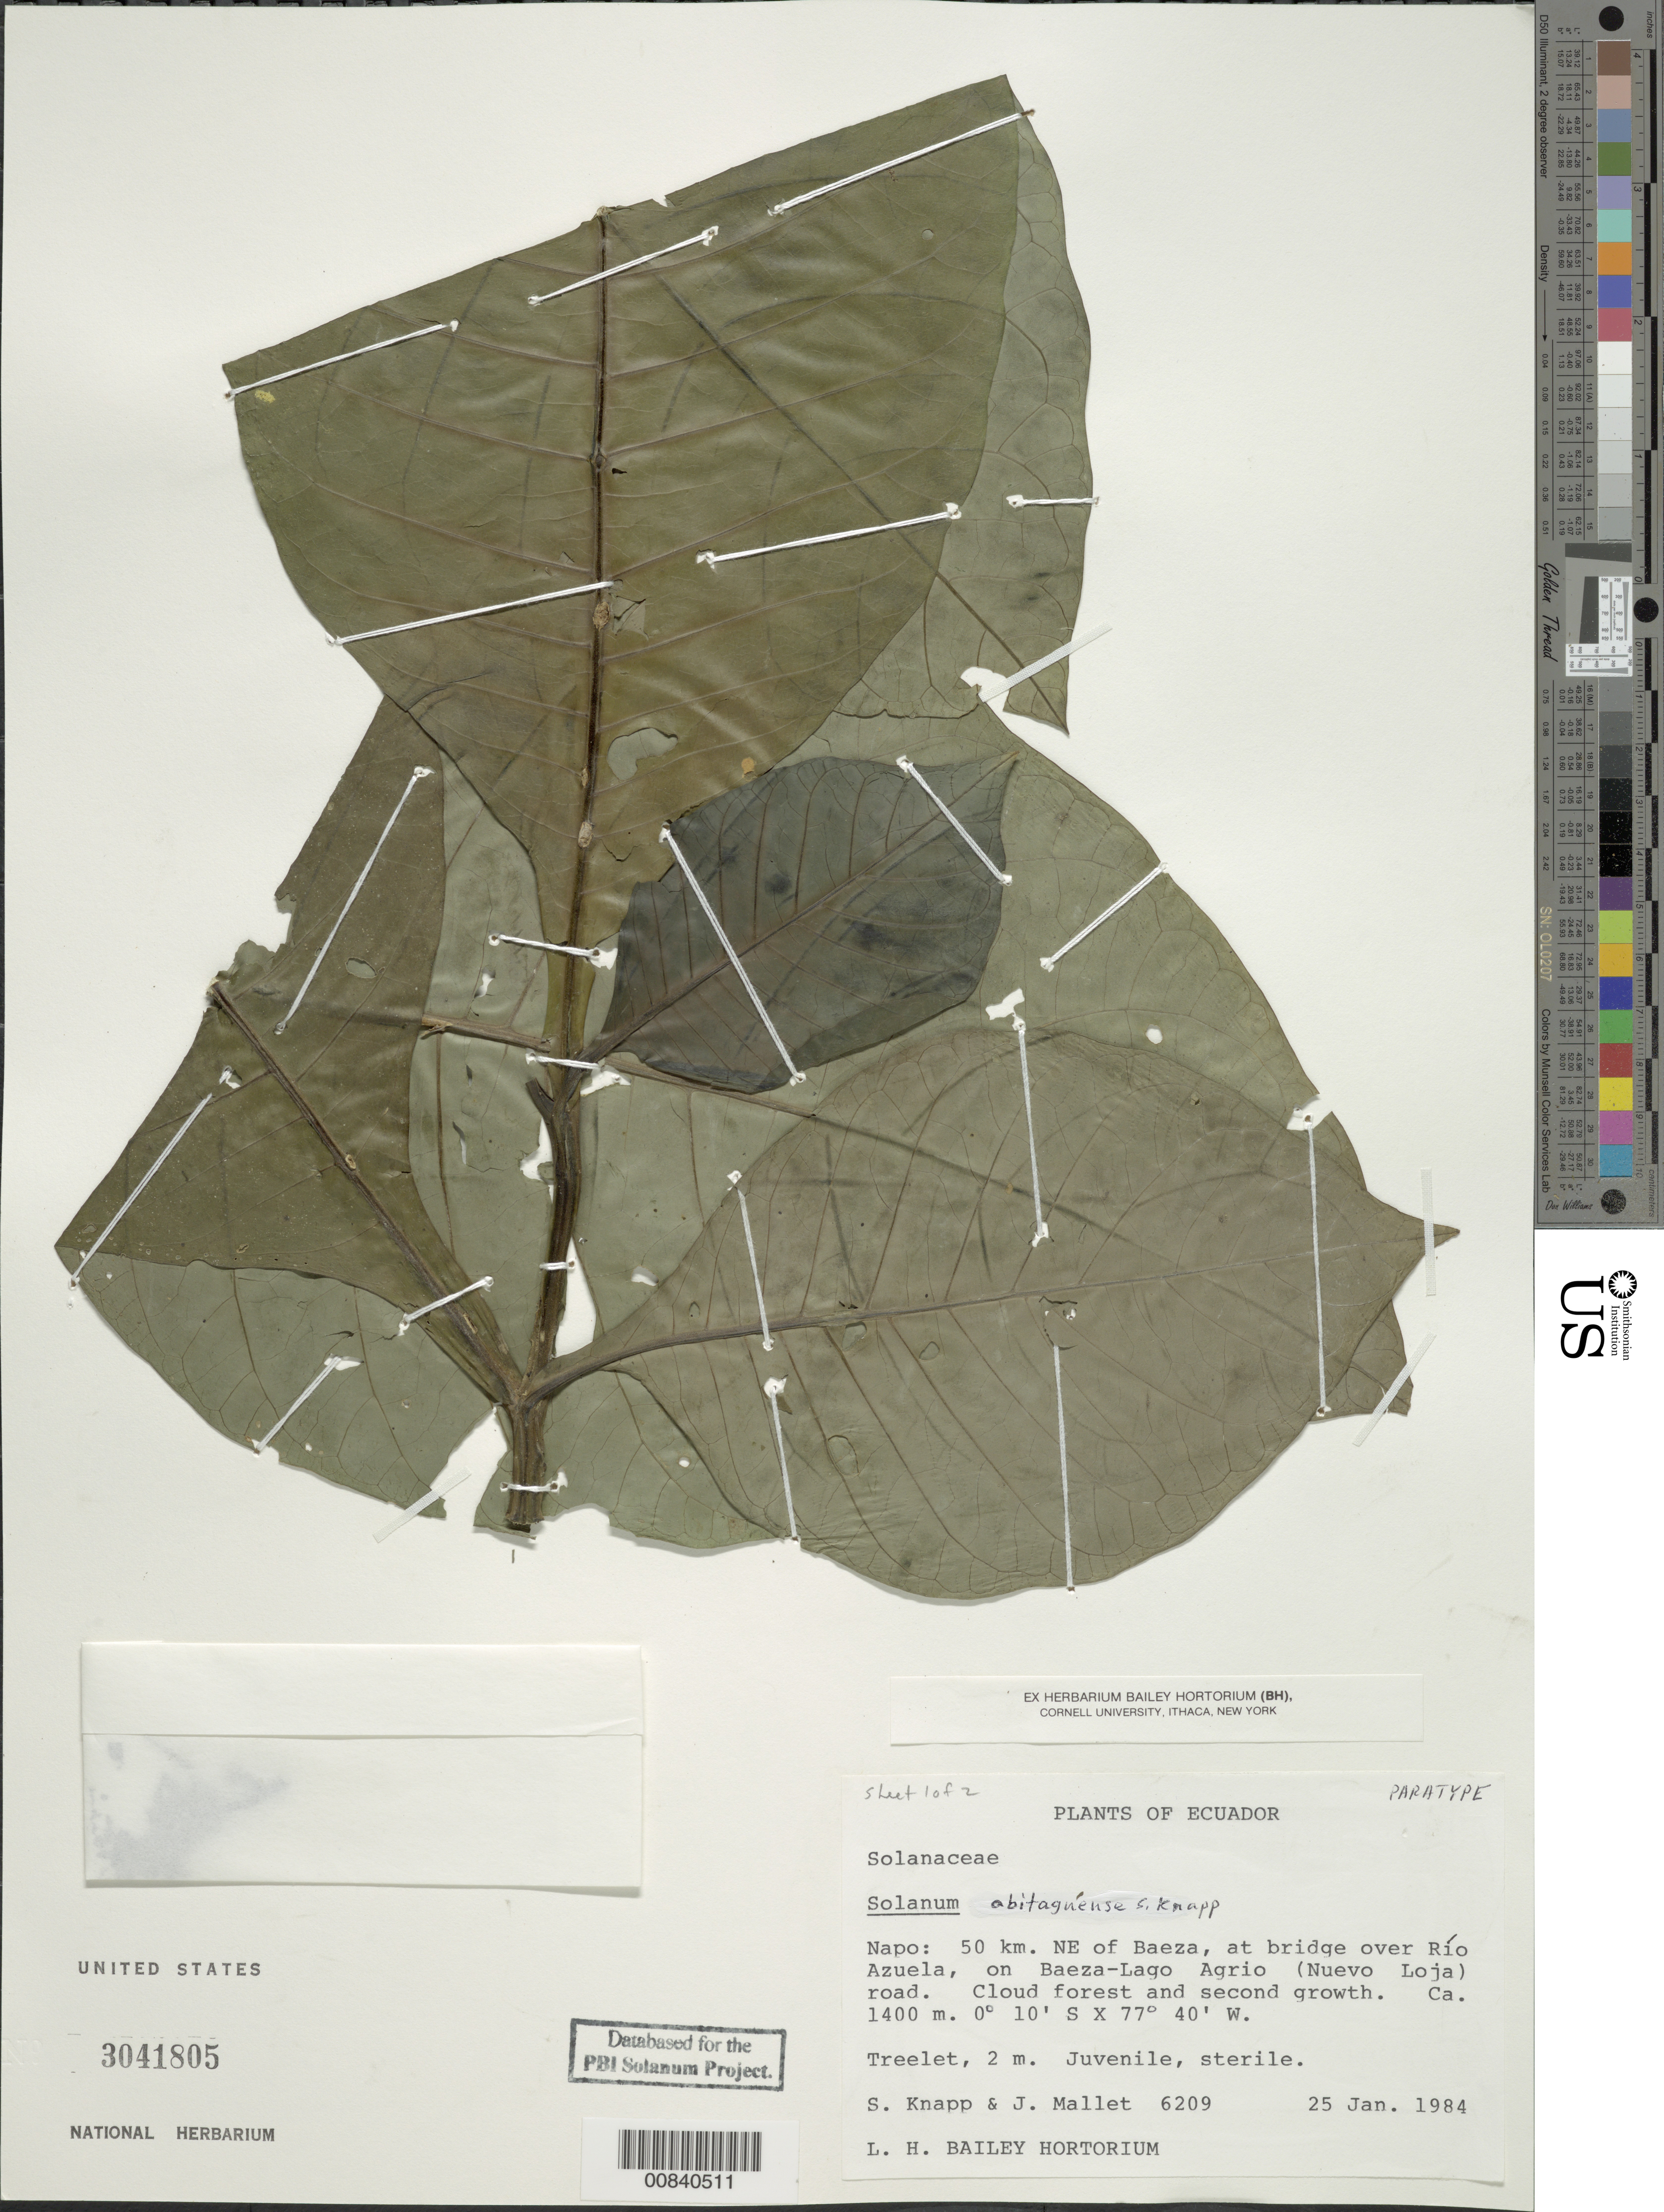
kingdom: Plantae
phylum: Tracheophyta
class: Magnoliopsida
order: Solanales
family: Solanaceae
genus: Solanum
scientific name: Solanum abitaguense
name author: S. Knapp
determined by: Knapp, S. D.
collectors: S. Knapp & J. Mallet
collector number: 6209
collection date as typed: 25 Jan 1984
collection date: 1984-01-25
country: Ecuador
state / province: Napo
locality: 50 km. NE of Baeza, at bridge over Río Azuela, on Baeza-Lago Agrio (Nuevo Loja) road.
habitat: Cloud forest and second growth.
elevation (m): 1400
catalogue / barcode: US 3041805